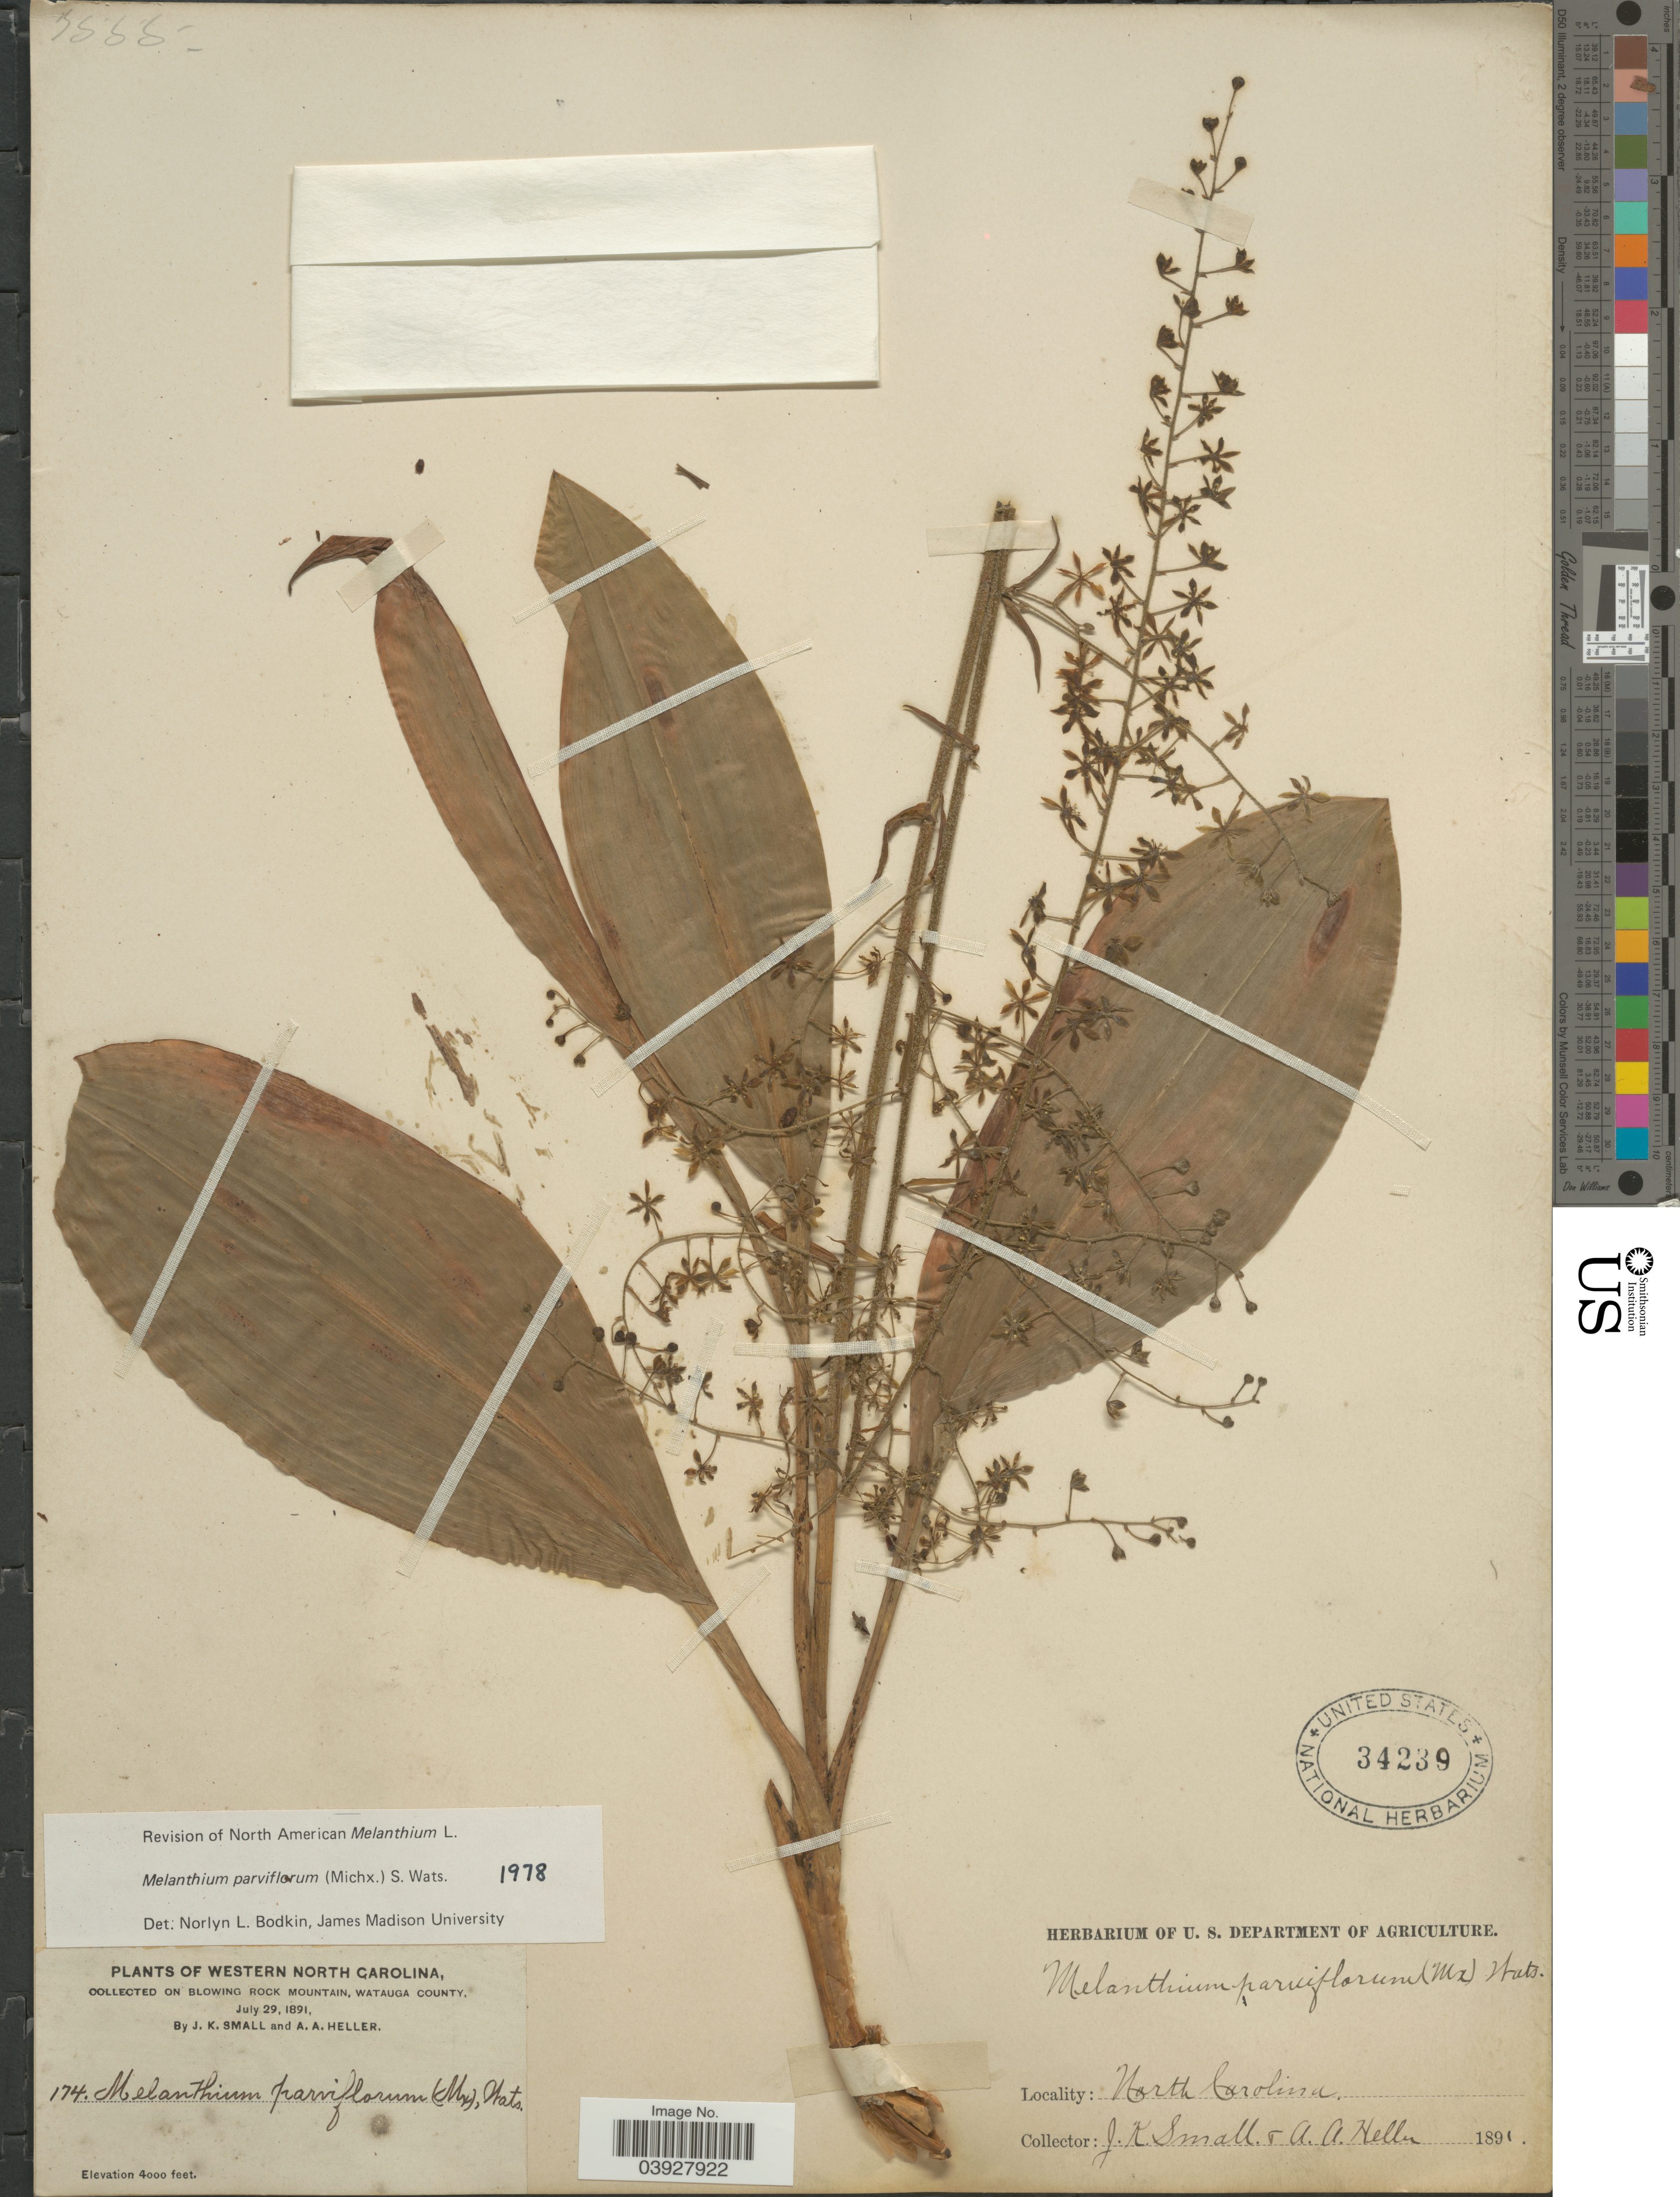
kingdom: Plantae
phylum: Tracheophyta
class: Liliopsida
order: Liliales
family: Melanthiaceae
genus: Melanthium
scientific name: Melanthium parviflorum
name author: (Michx.) S. Watson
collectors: J. K. Small & A. A. Heller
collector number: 174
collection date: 1891-07-29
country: United States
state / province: North Carolina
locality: Western North Carolina. On Blowing Rock Mountain, Watauga County.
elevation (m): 1219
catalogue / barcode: US 34239